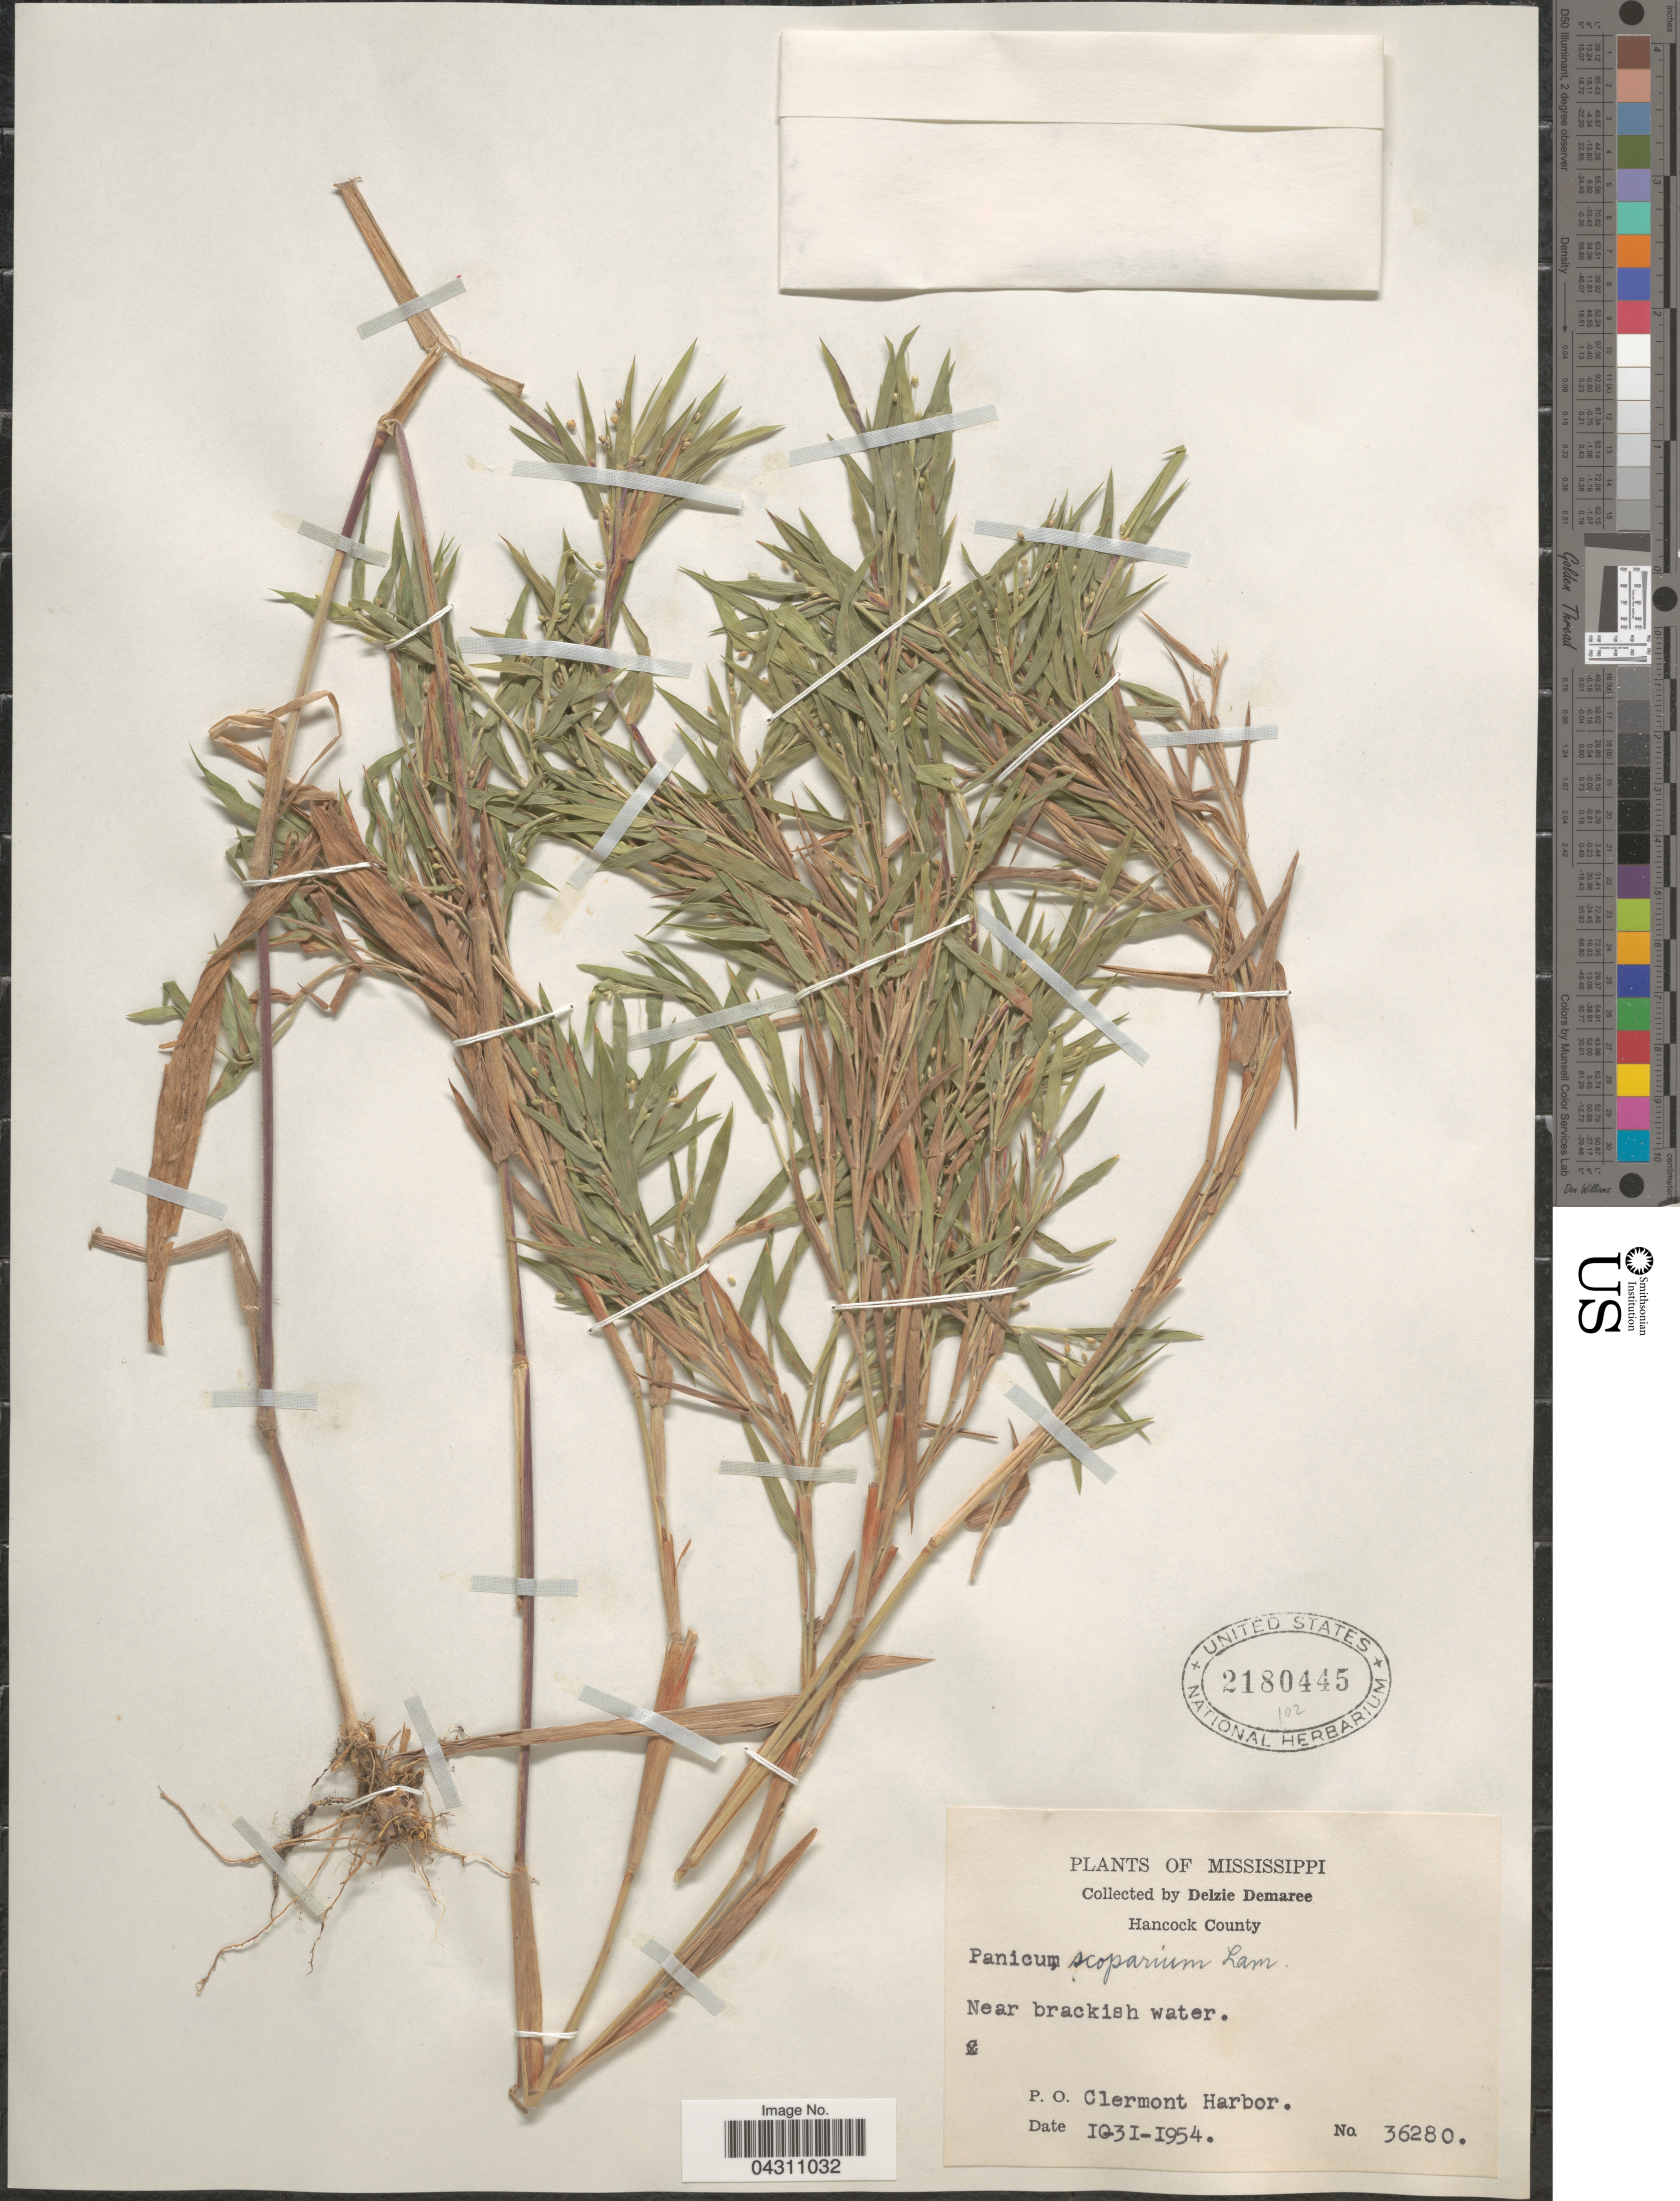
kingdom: Plantae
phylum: Tracheophyta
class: Liliopsida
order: Poales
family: Poaceae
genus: Dichanthelium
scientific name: Dichanthelium scoparium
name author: (Lam.) Gould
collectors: D. Demaree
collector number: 36280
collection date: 1954-10-31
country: United States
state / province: Mississippi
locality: Hancock County. Near brackish water. P. O. Clermont Harbor.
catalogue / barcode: US 2180445